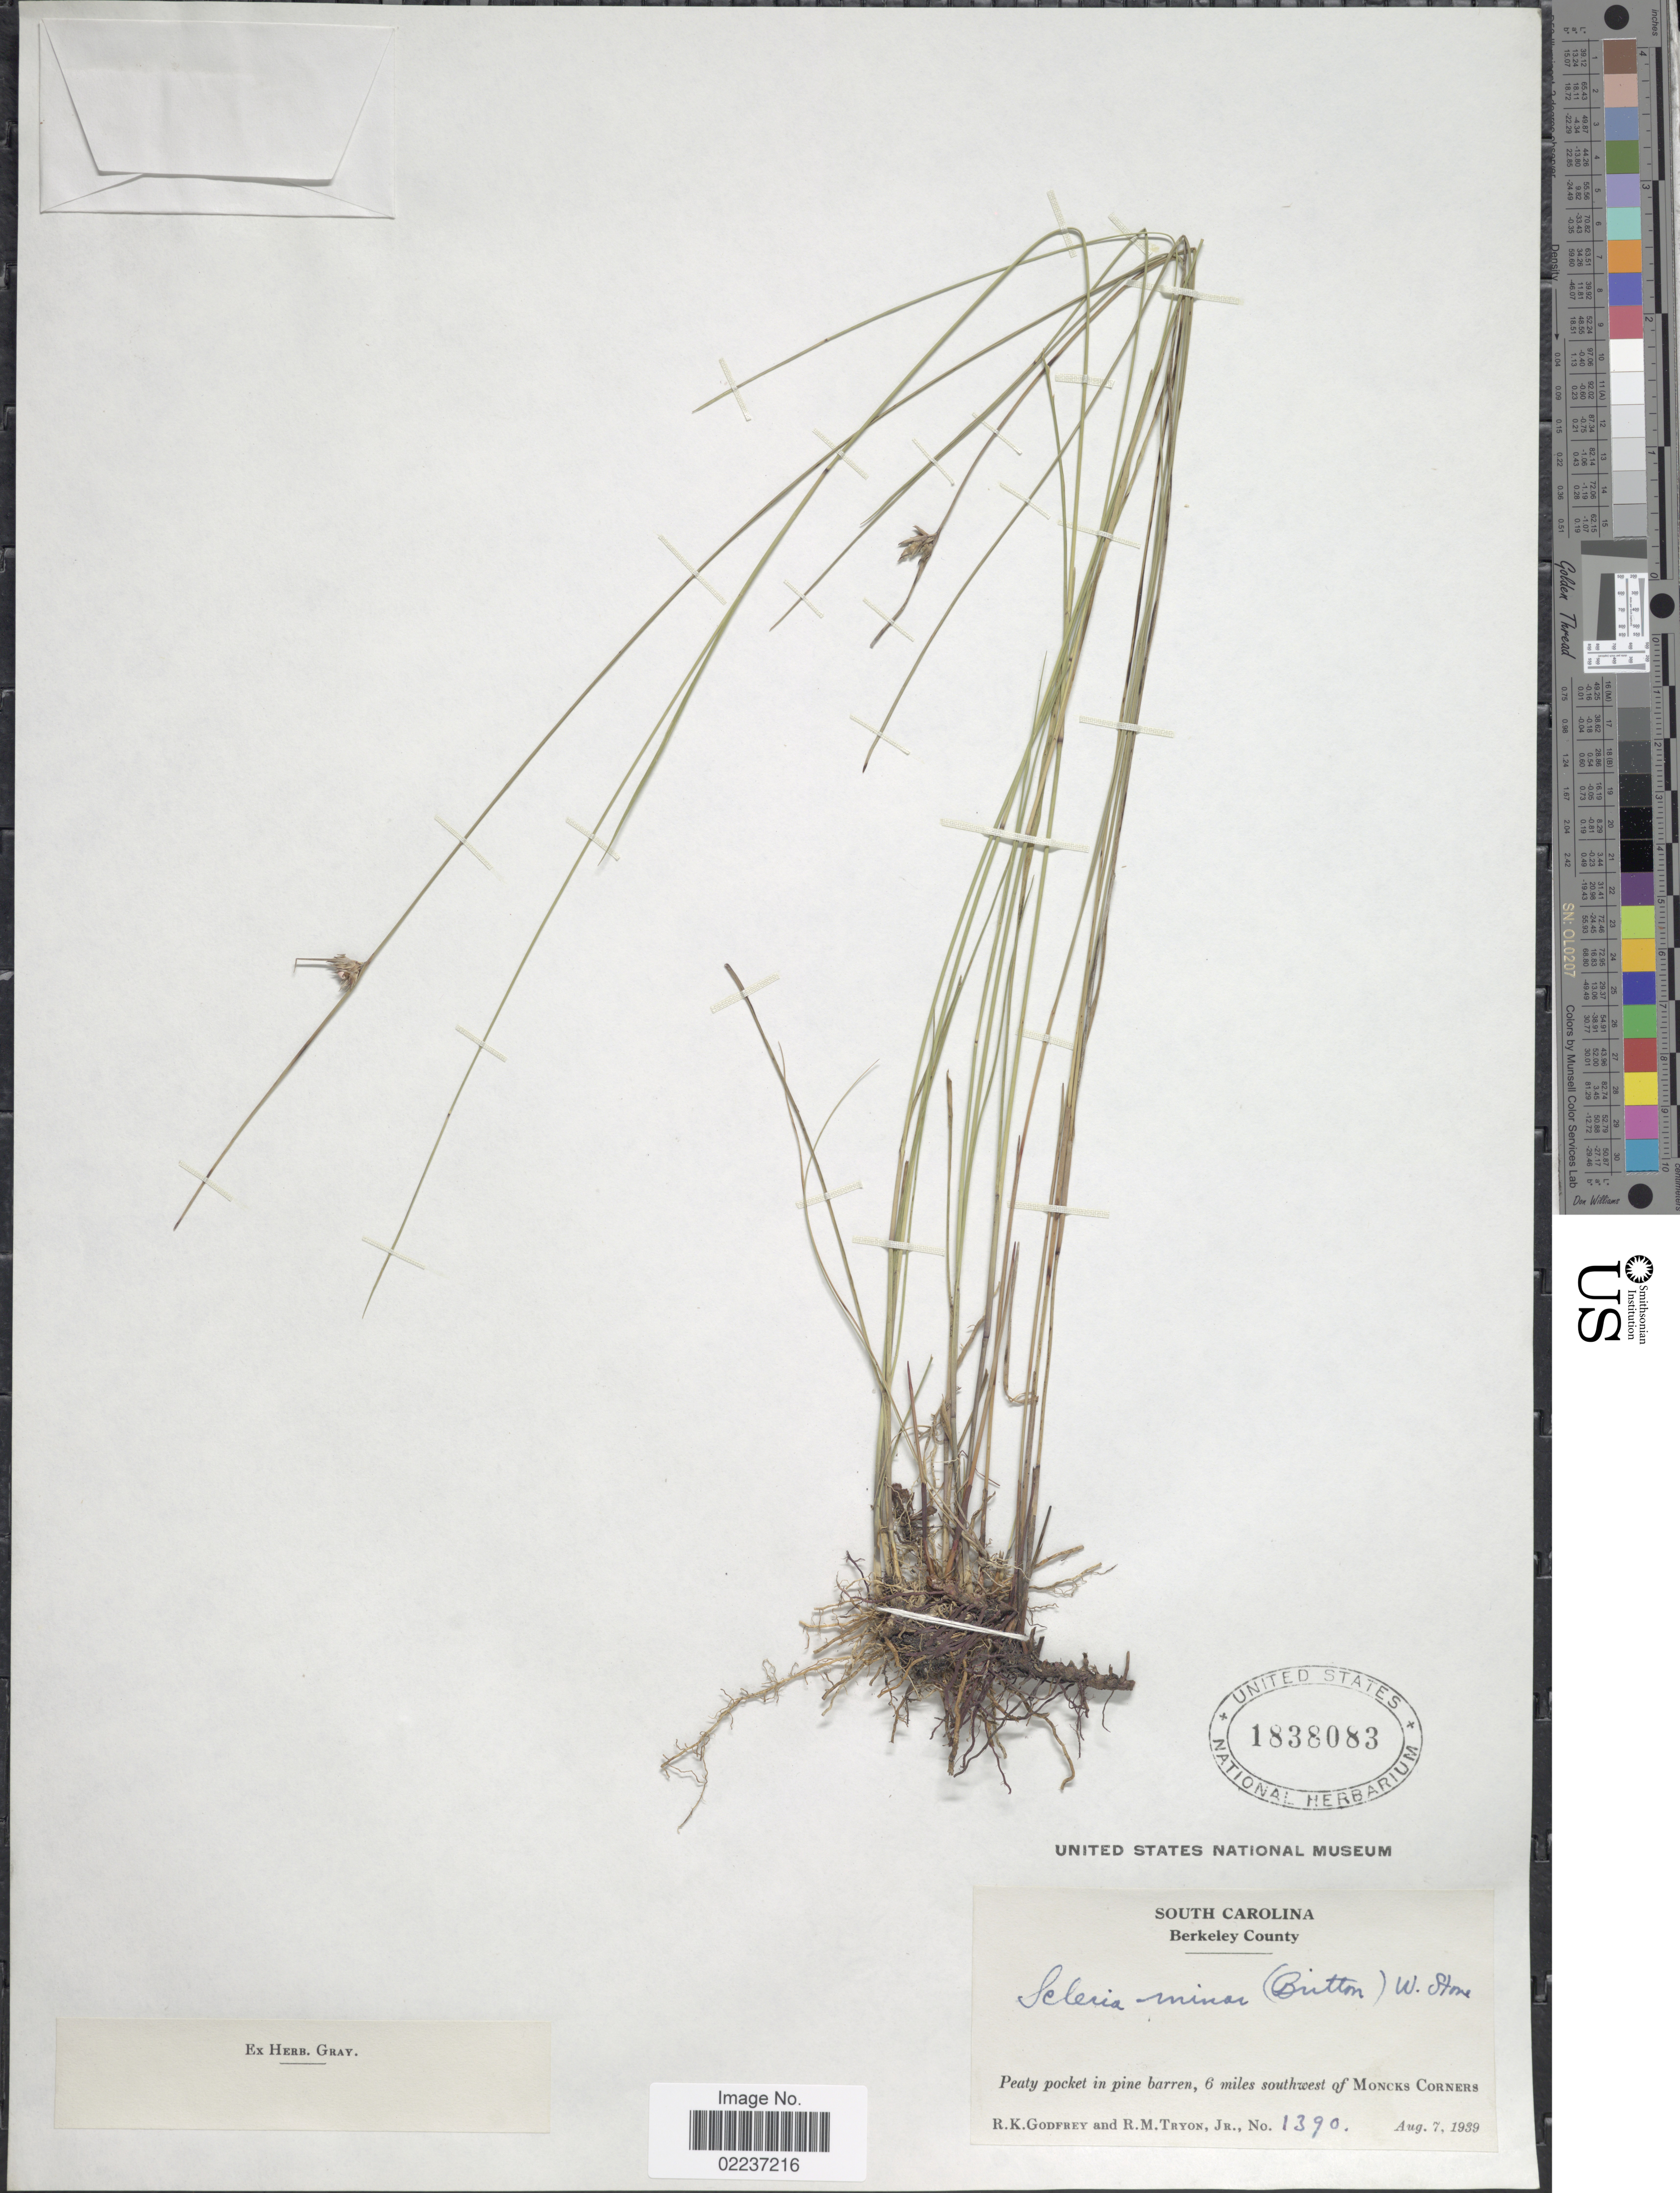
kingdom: Plantae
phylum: Tracheophyta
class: Liliopsida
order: Poales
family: Cyperaceae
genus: Scleria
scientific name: Scleria minor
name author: (Britton) W. Stone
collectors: R. K. Godfrey & R. M. Tryon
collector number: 1390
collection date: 1939-08-07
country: United States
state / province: South Carolina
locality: Berkeley County, 6 miles southwest of Moncks Corners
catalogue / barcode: US 1838083